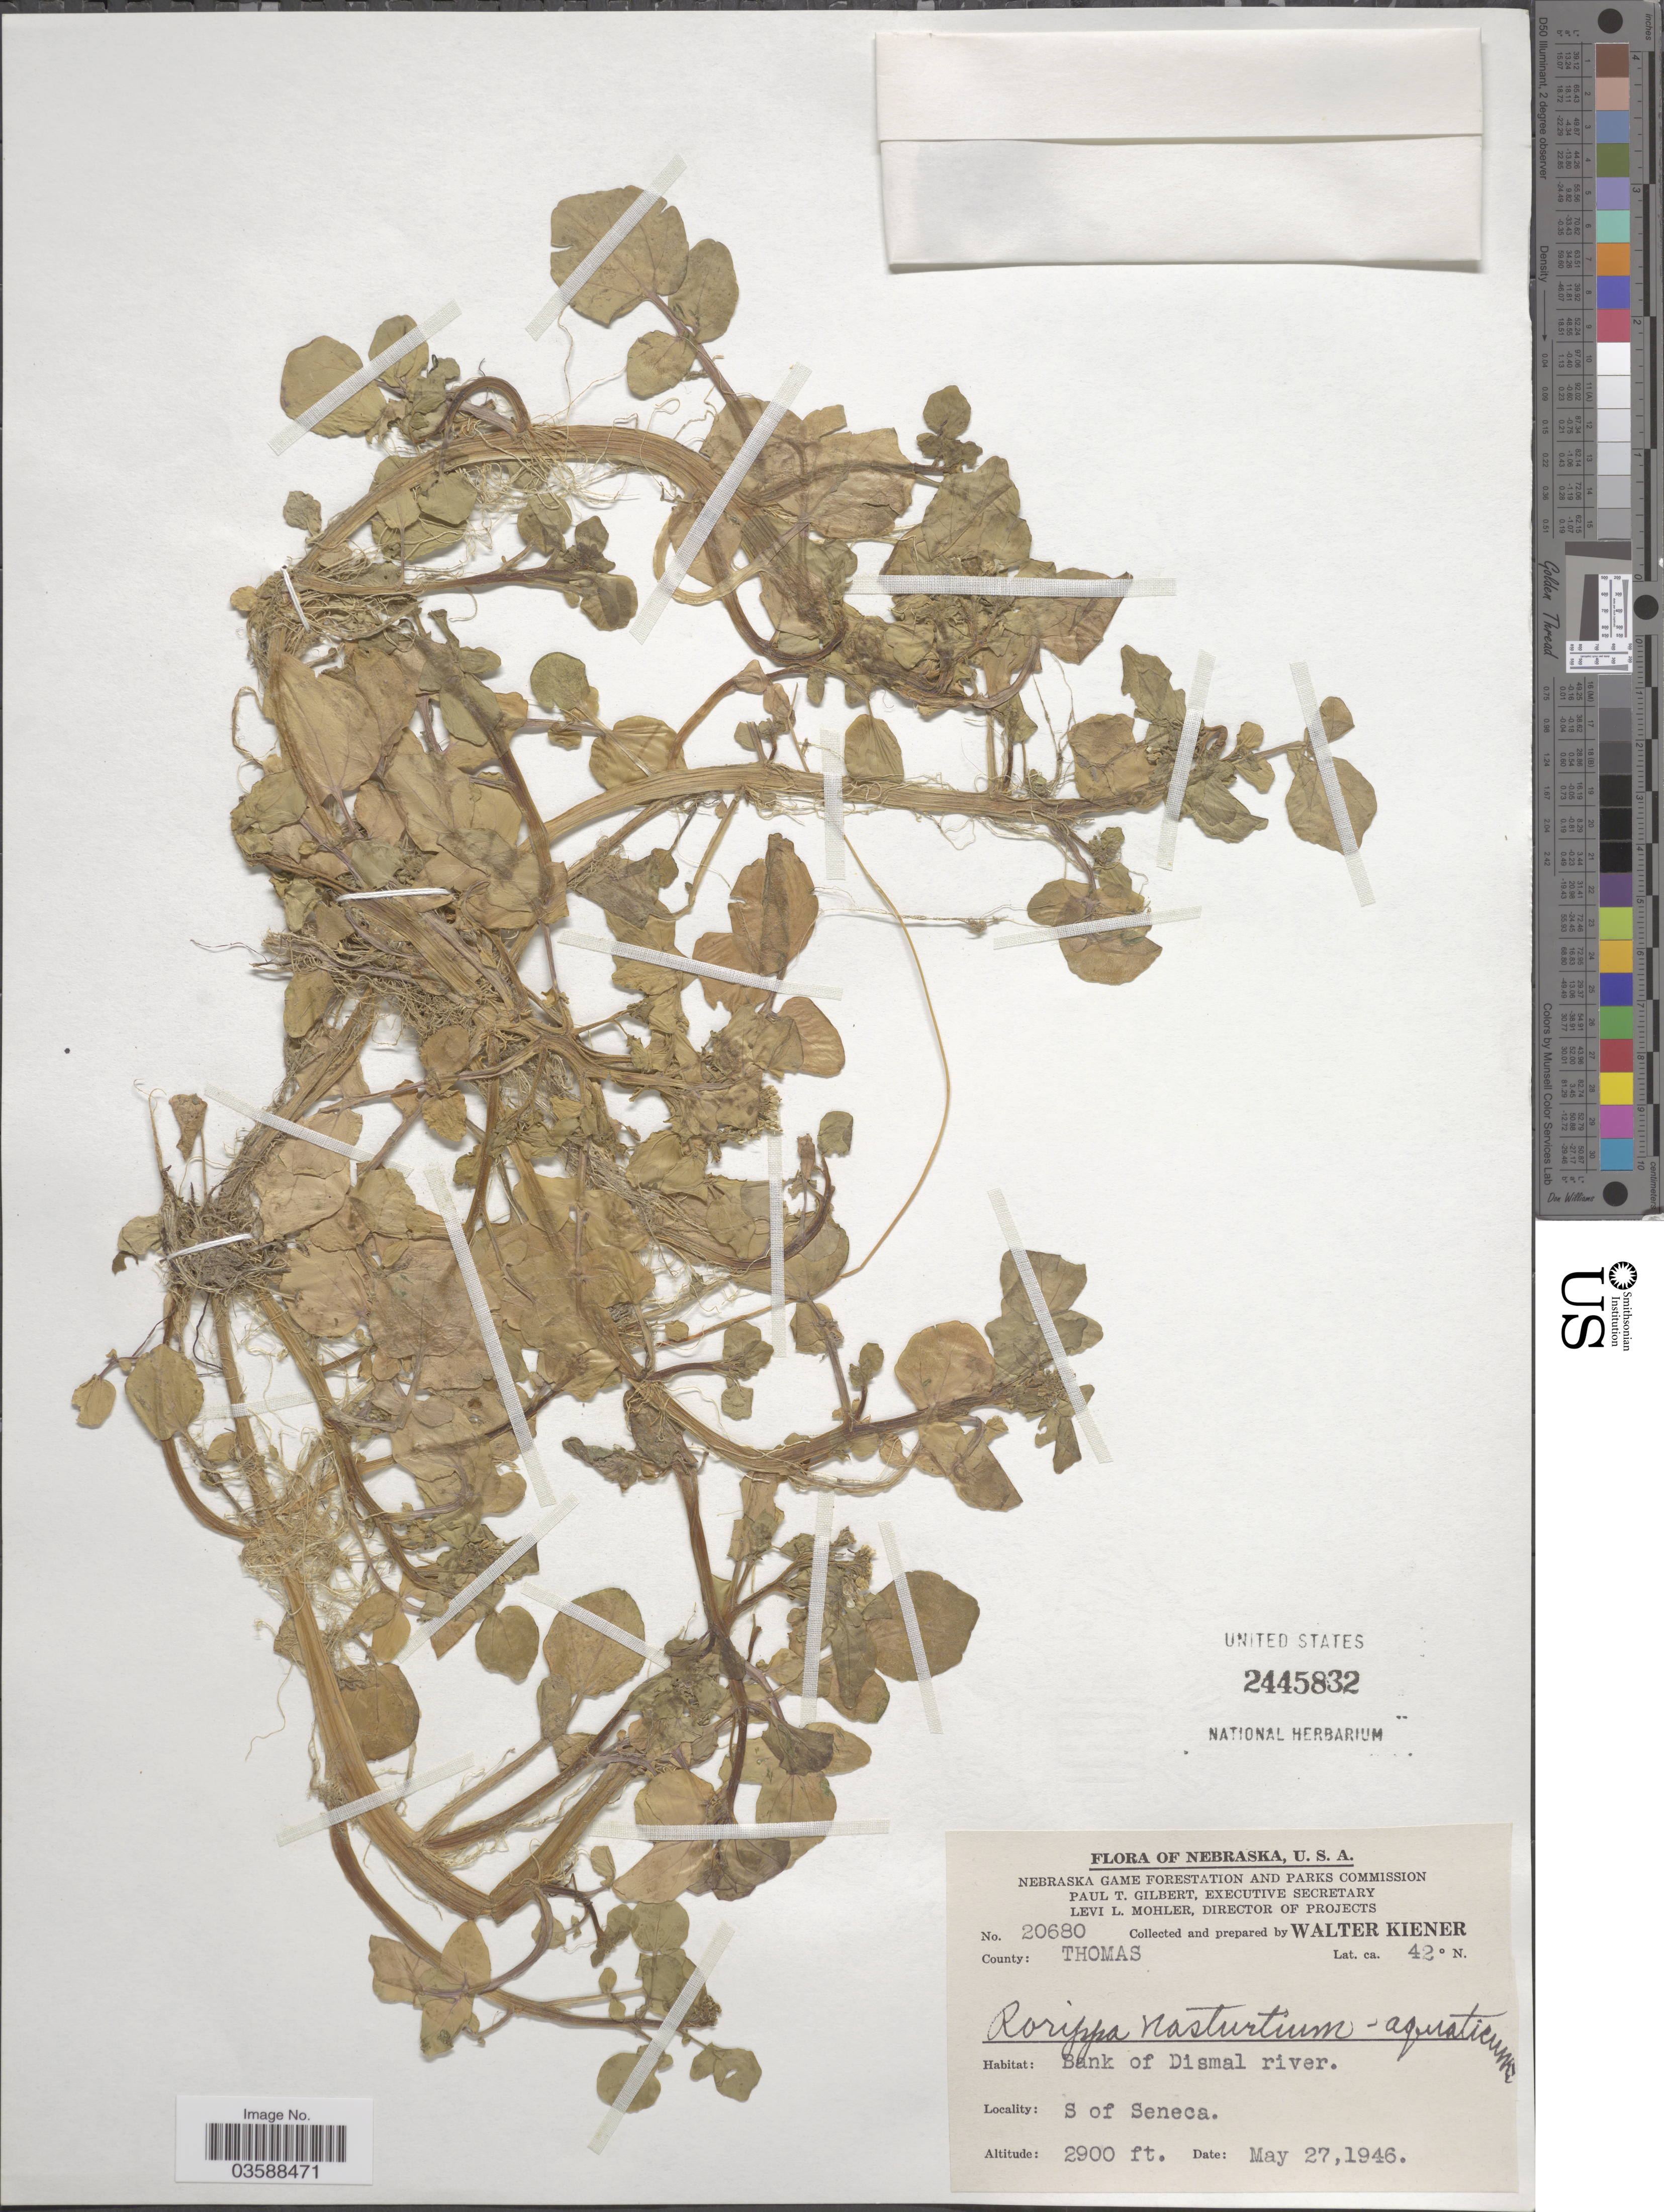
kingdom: Plantae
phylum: Tracheophyta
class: Magnoliopsida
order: Brassicales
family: Brassicaceae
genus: Nasturtium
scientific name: Nasturtium officinale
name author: R. Br.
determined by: Strong, M. T., (US), Smithsonian Institution - National Museum of Natural History (UNITED STATES)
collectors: W. Kiener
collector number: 20680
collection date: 1946-05-27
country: United States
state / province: Nebraska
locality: County: Thomas; Bank of Dismal river; S of Seneca.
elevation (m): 884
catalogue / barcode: US 2445832